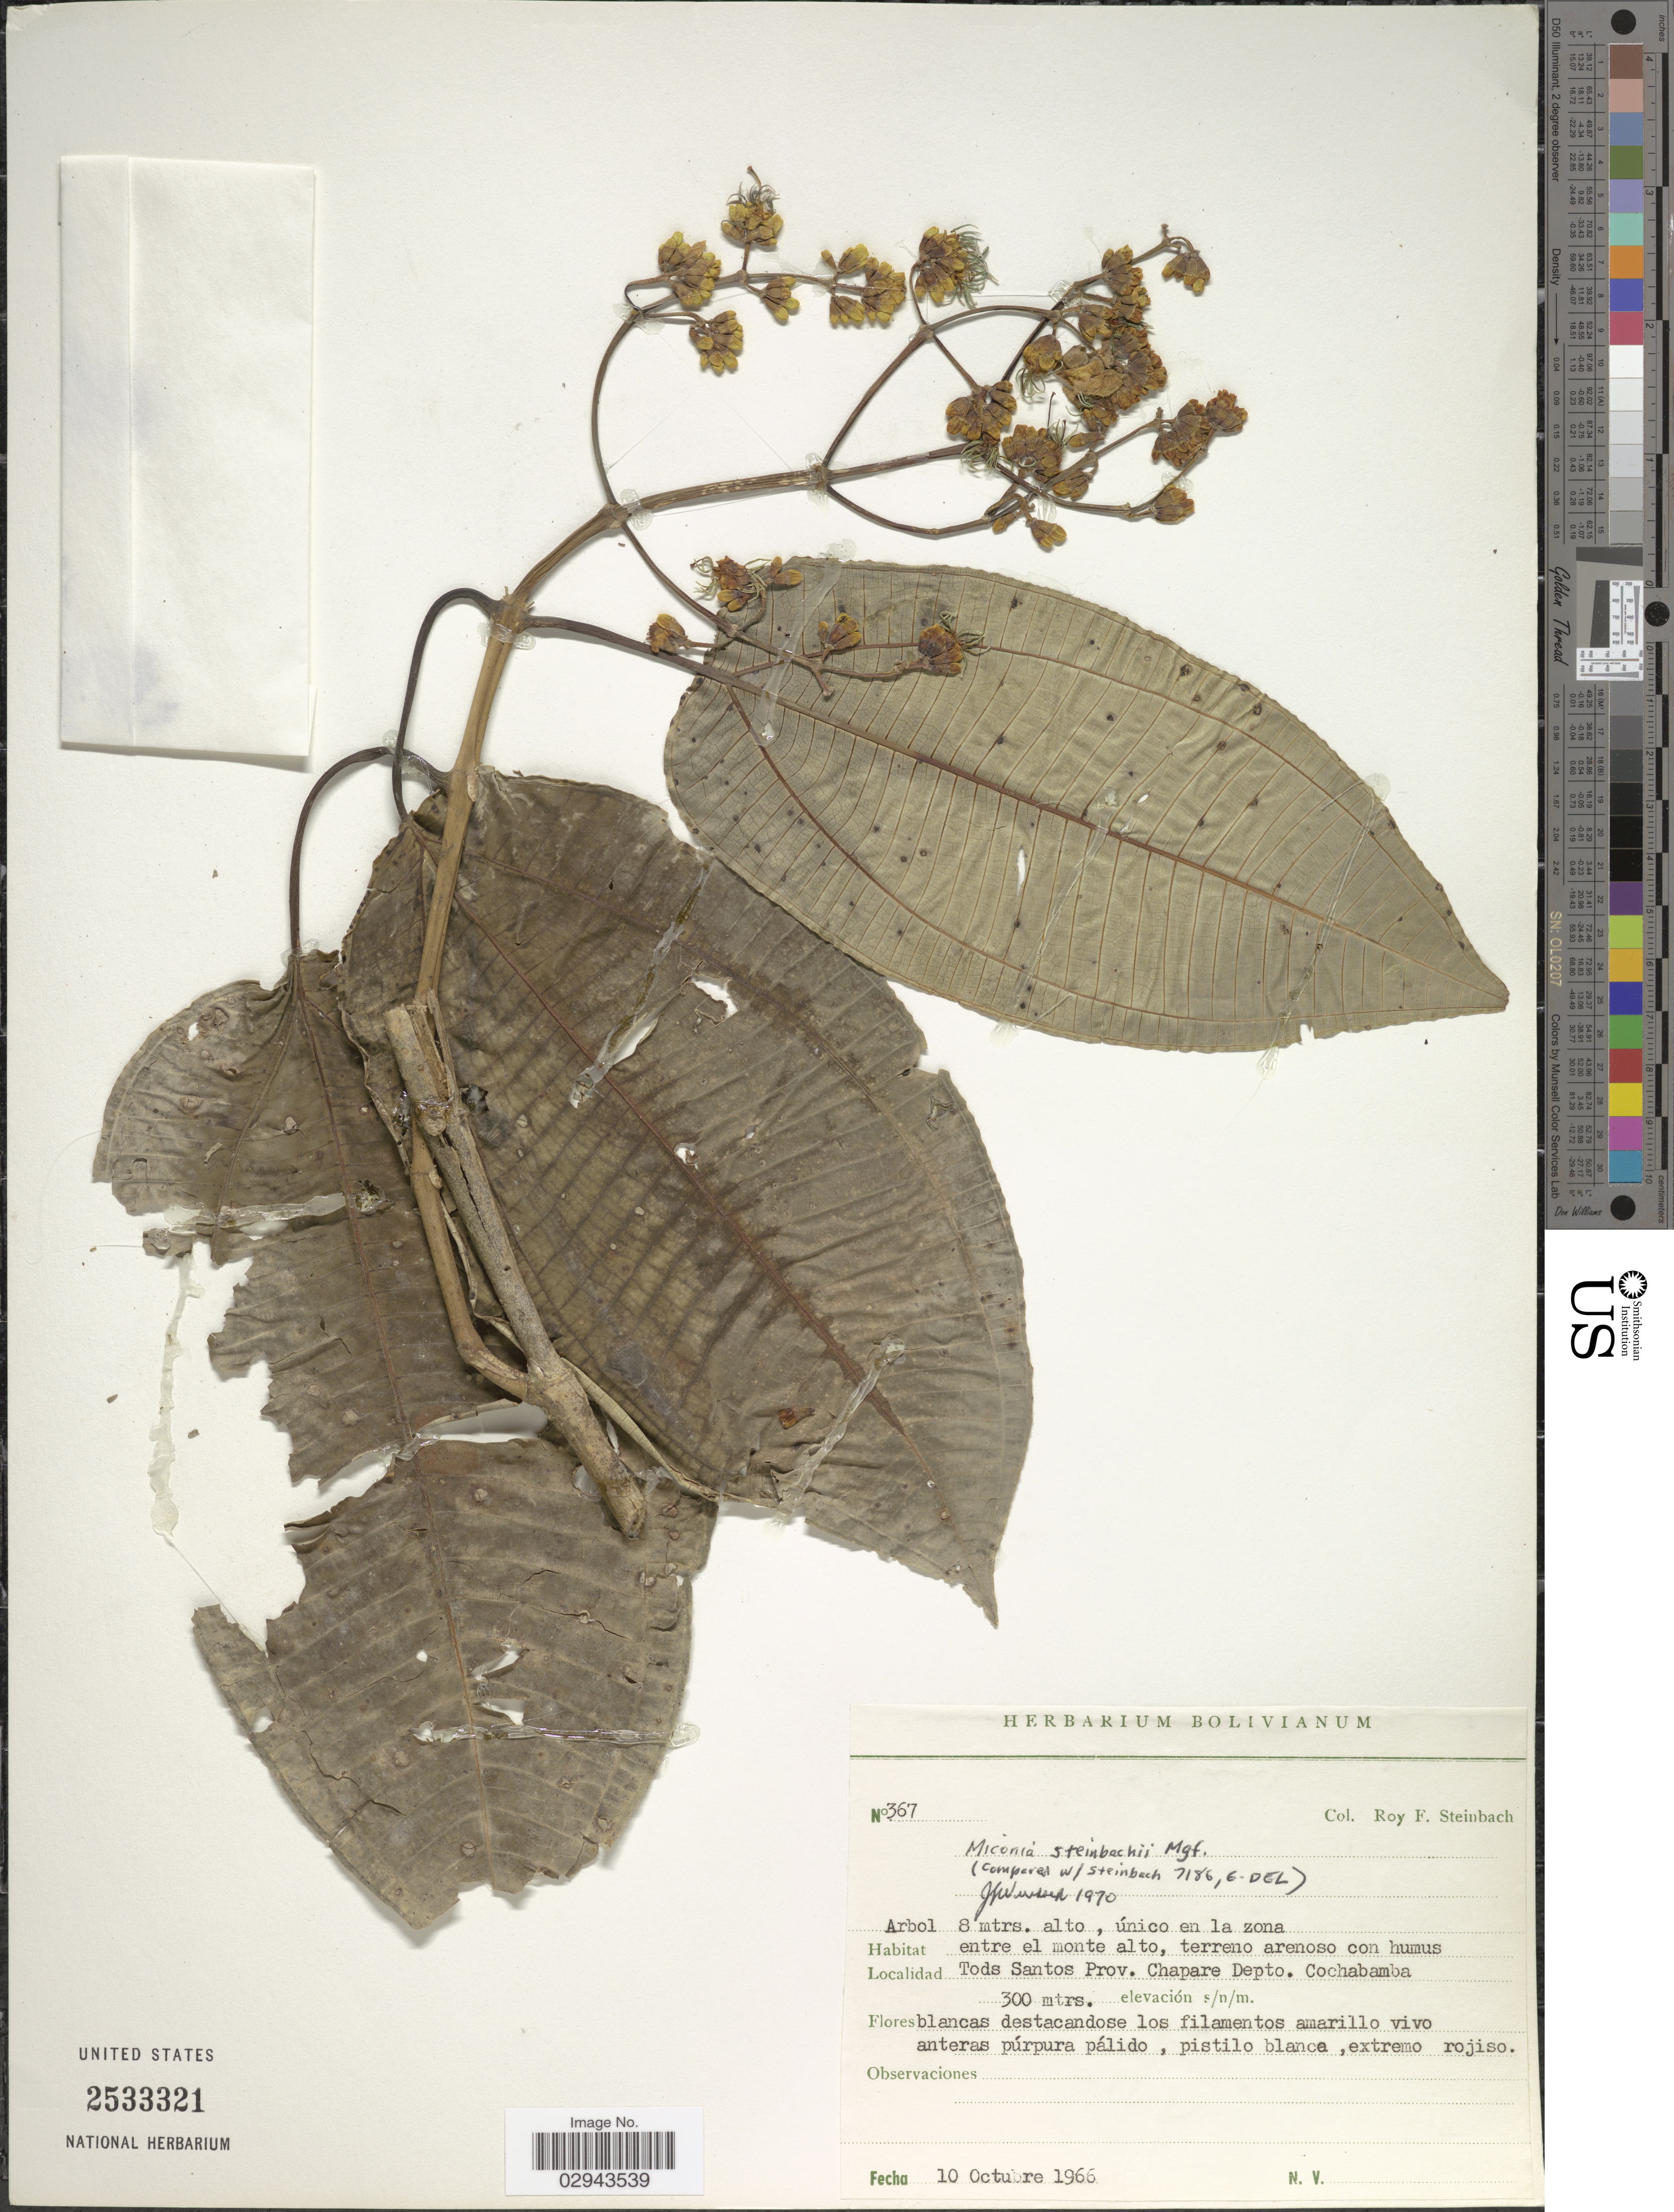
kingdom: Plantae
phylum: Tracheophyta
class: Magnoliopsida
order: Myrtales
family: Melastomataceae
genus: Miconia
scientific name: Miconia steinbachii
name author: Markgr.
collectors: R. F. Steinbach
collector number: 367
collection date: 1966-10-10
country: Bolivia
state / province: Cochabamba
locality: Tods Santos Prov. Chapare Depto. Cochabamba.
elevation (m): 300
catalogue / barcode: US 2533321